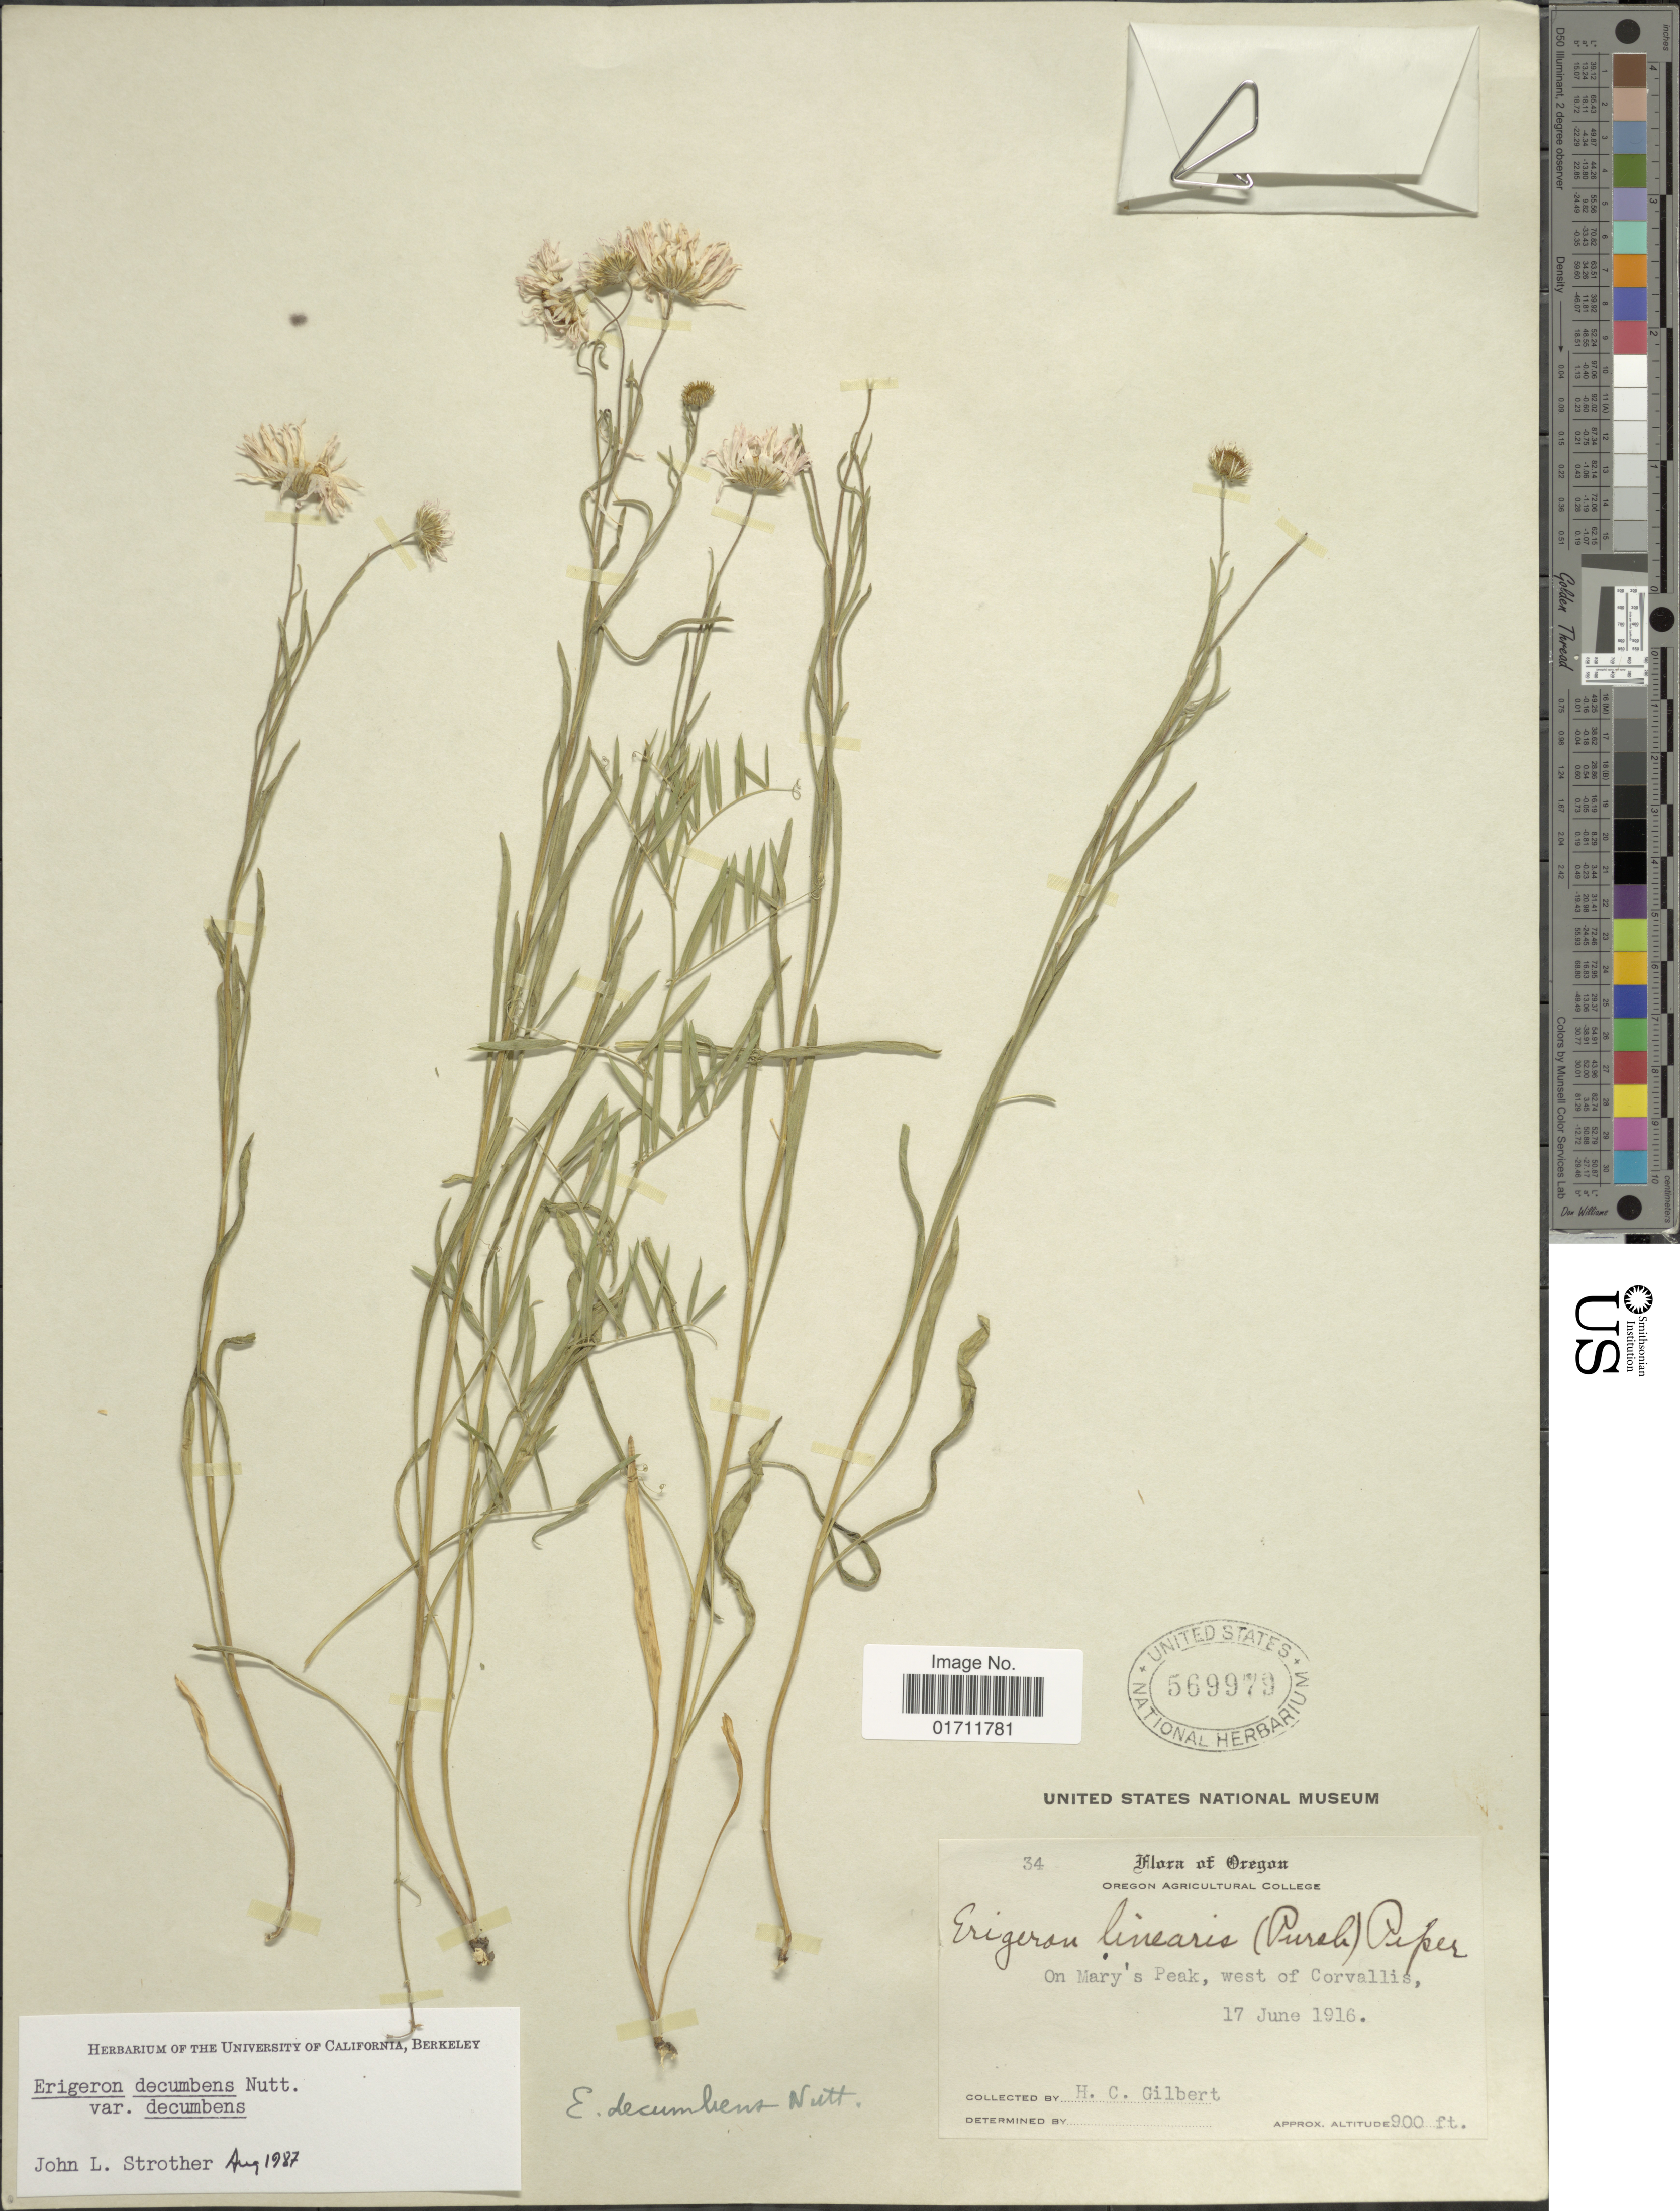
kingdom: Plantae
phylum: Tracheophyta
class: Magnoliopsida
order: Asterales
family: Asteraceae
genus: Erigeron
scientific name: Erigeron decumbens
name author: Nutt.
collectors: H. Gilbert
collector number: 34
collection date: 1916-06-17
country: United States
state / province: Oregon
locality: On Mary's Peak, west of Corvallis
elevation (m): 274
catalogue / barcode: US 569979